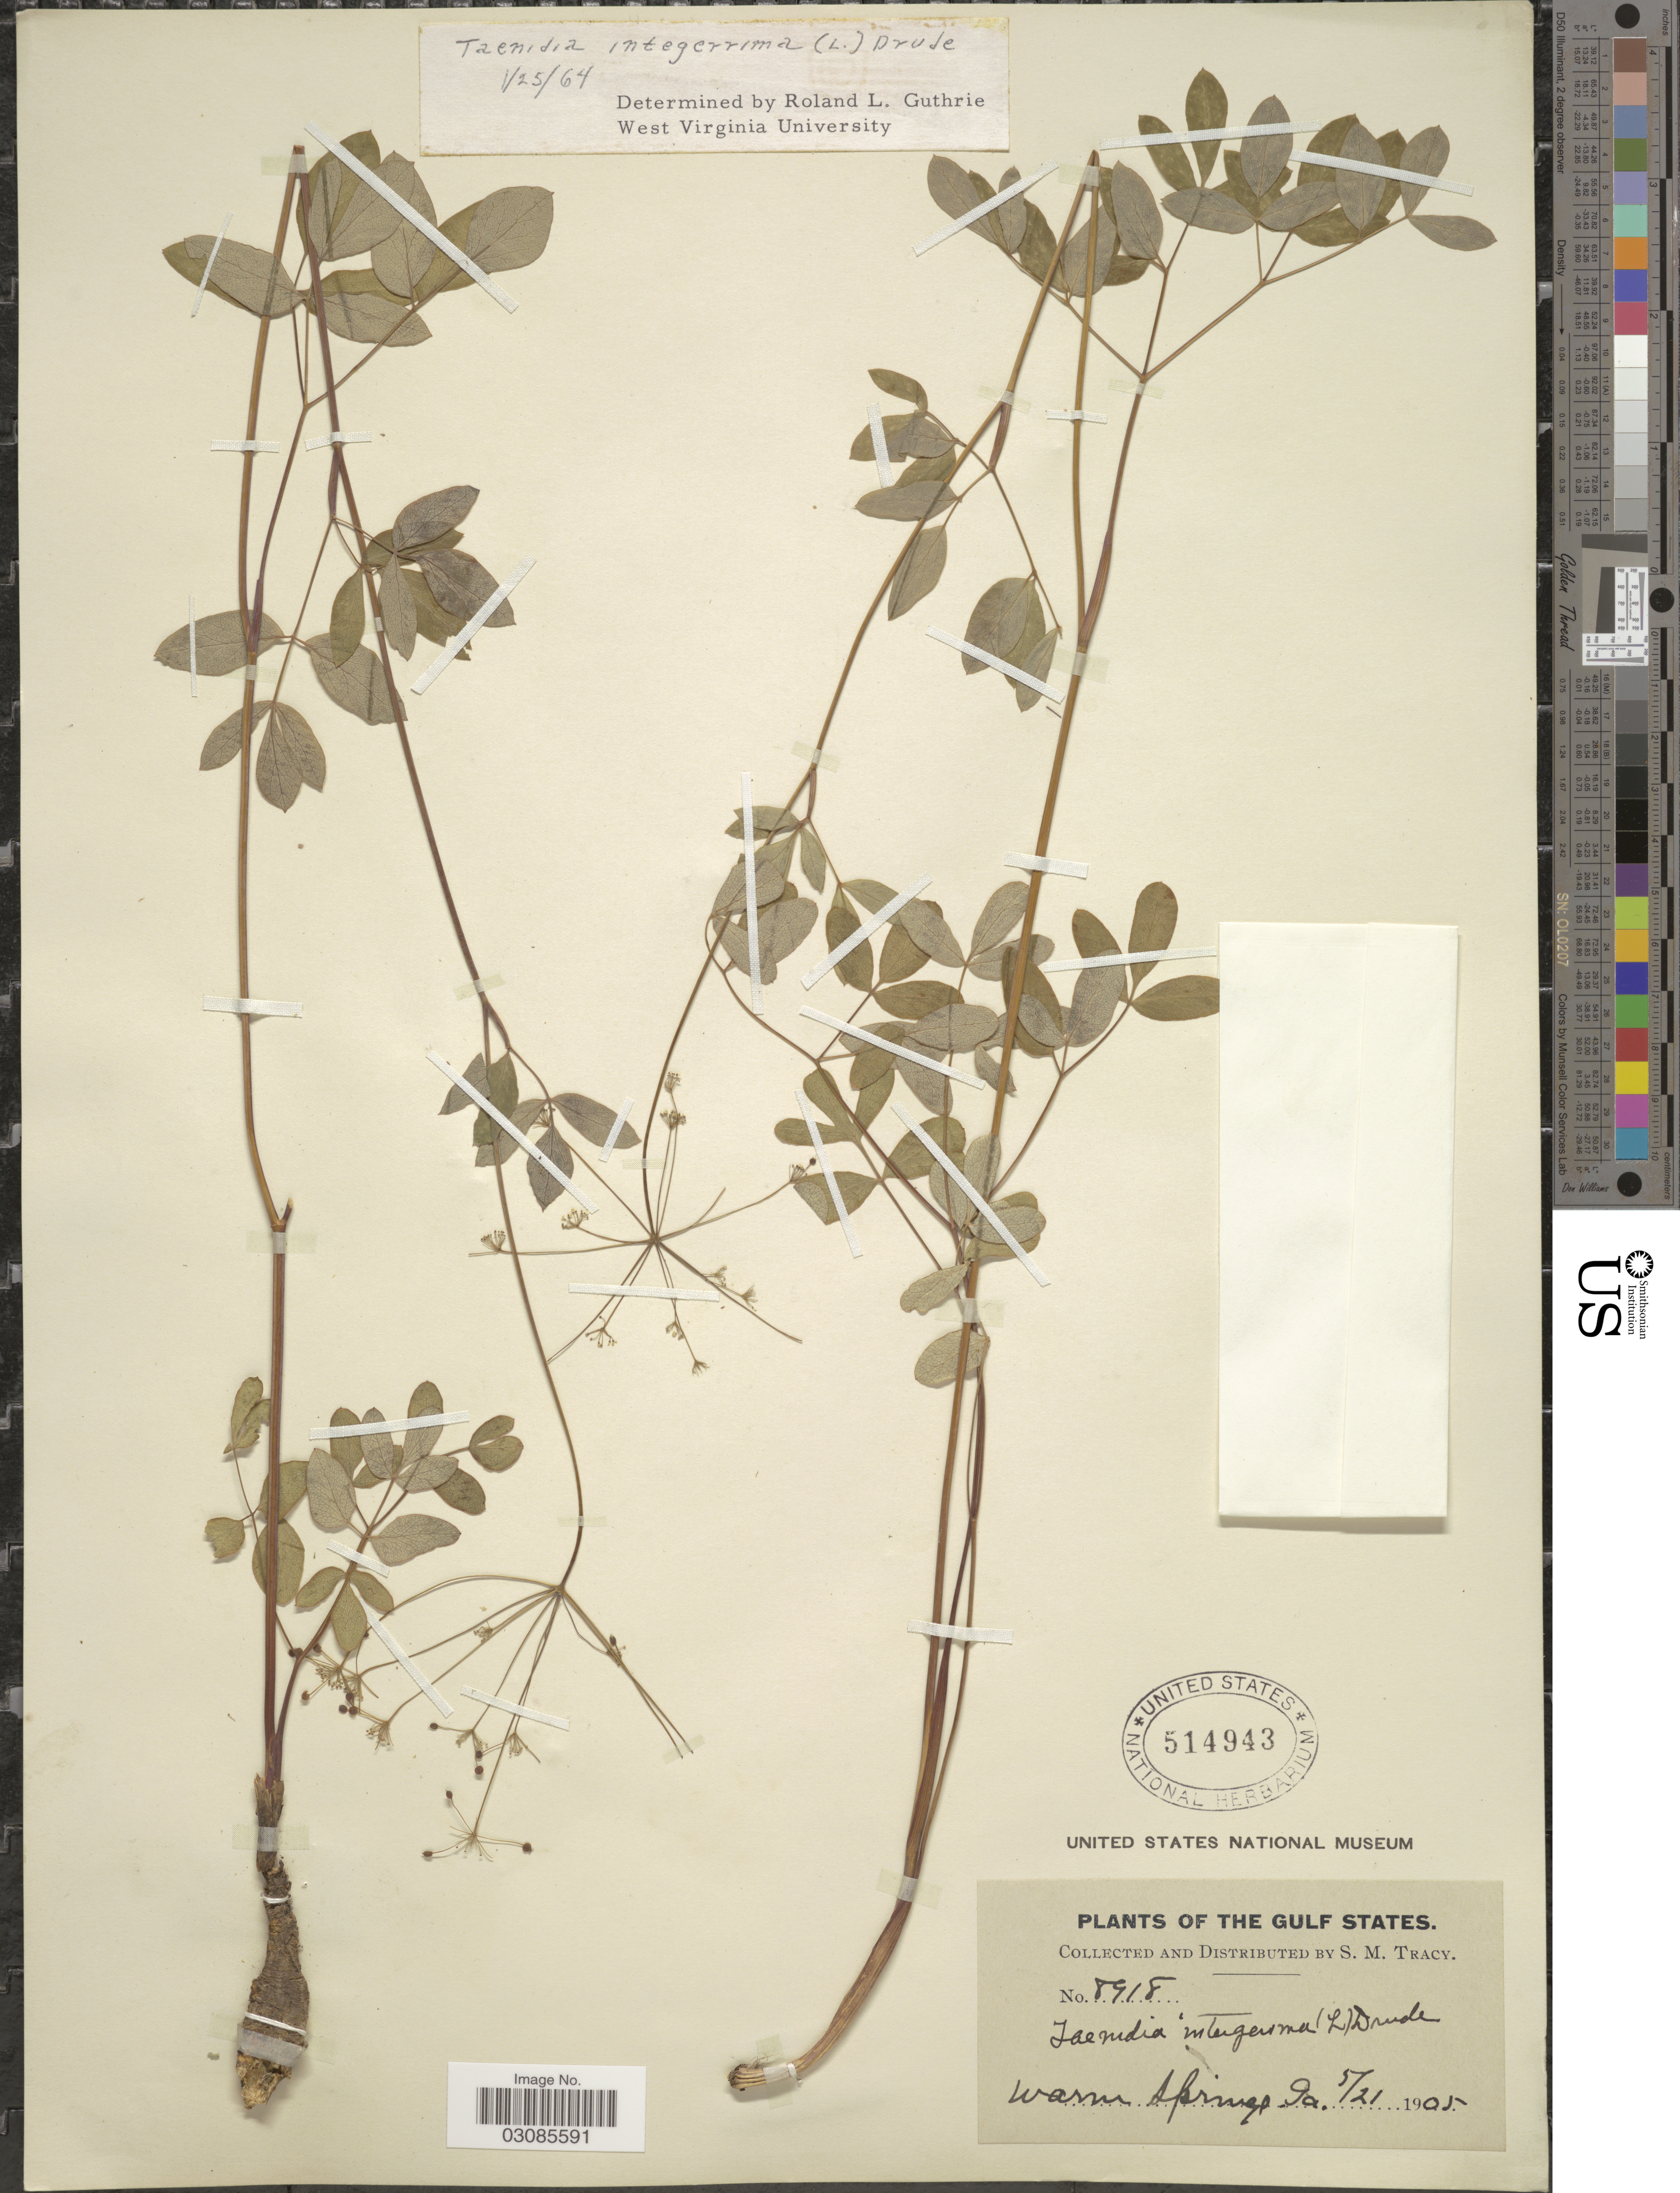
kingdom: Plantae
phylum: Tracheophyta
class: Magnoliopsida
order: Apiales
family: Apiaceae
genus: Taenidia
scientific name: Taenidia integerrima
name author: (L.) Drude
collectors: S. M. Tracy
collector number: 8918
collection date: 1905-05-21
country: United States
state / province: Georgia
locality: The Gulf States. Warm Springs, Ga.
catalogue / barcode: US 514943